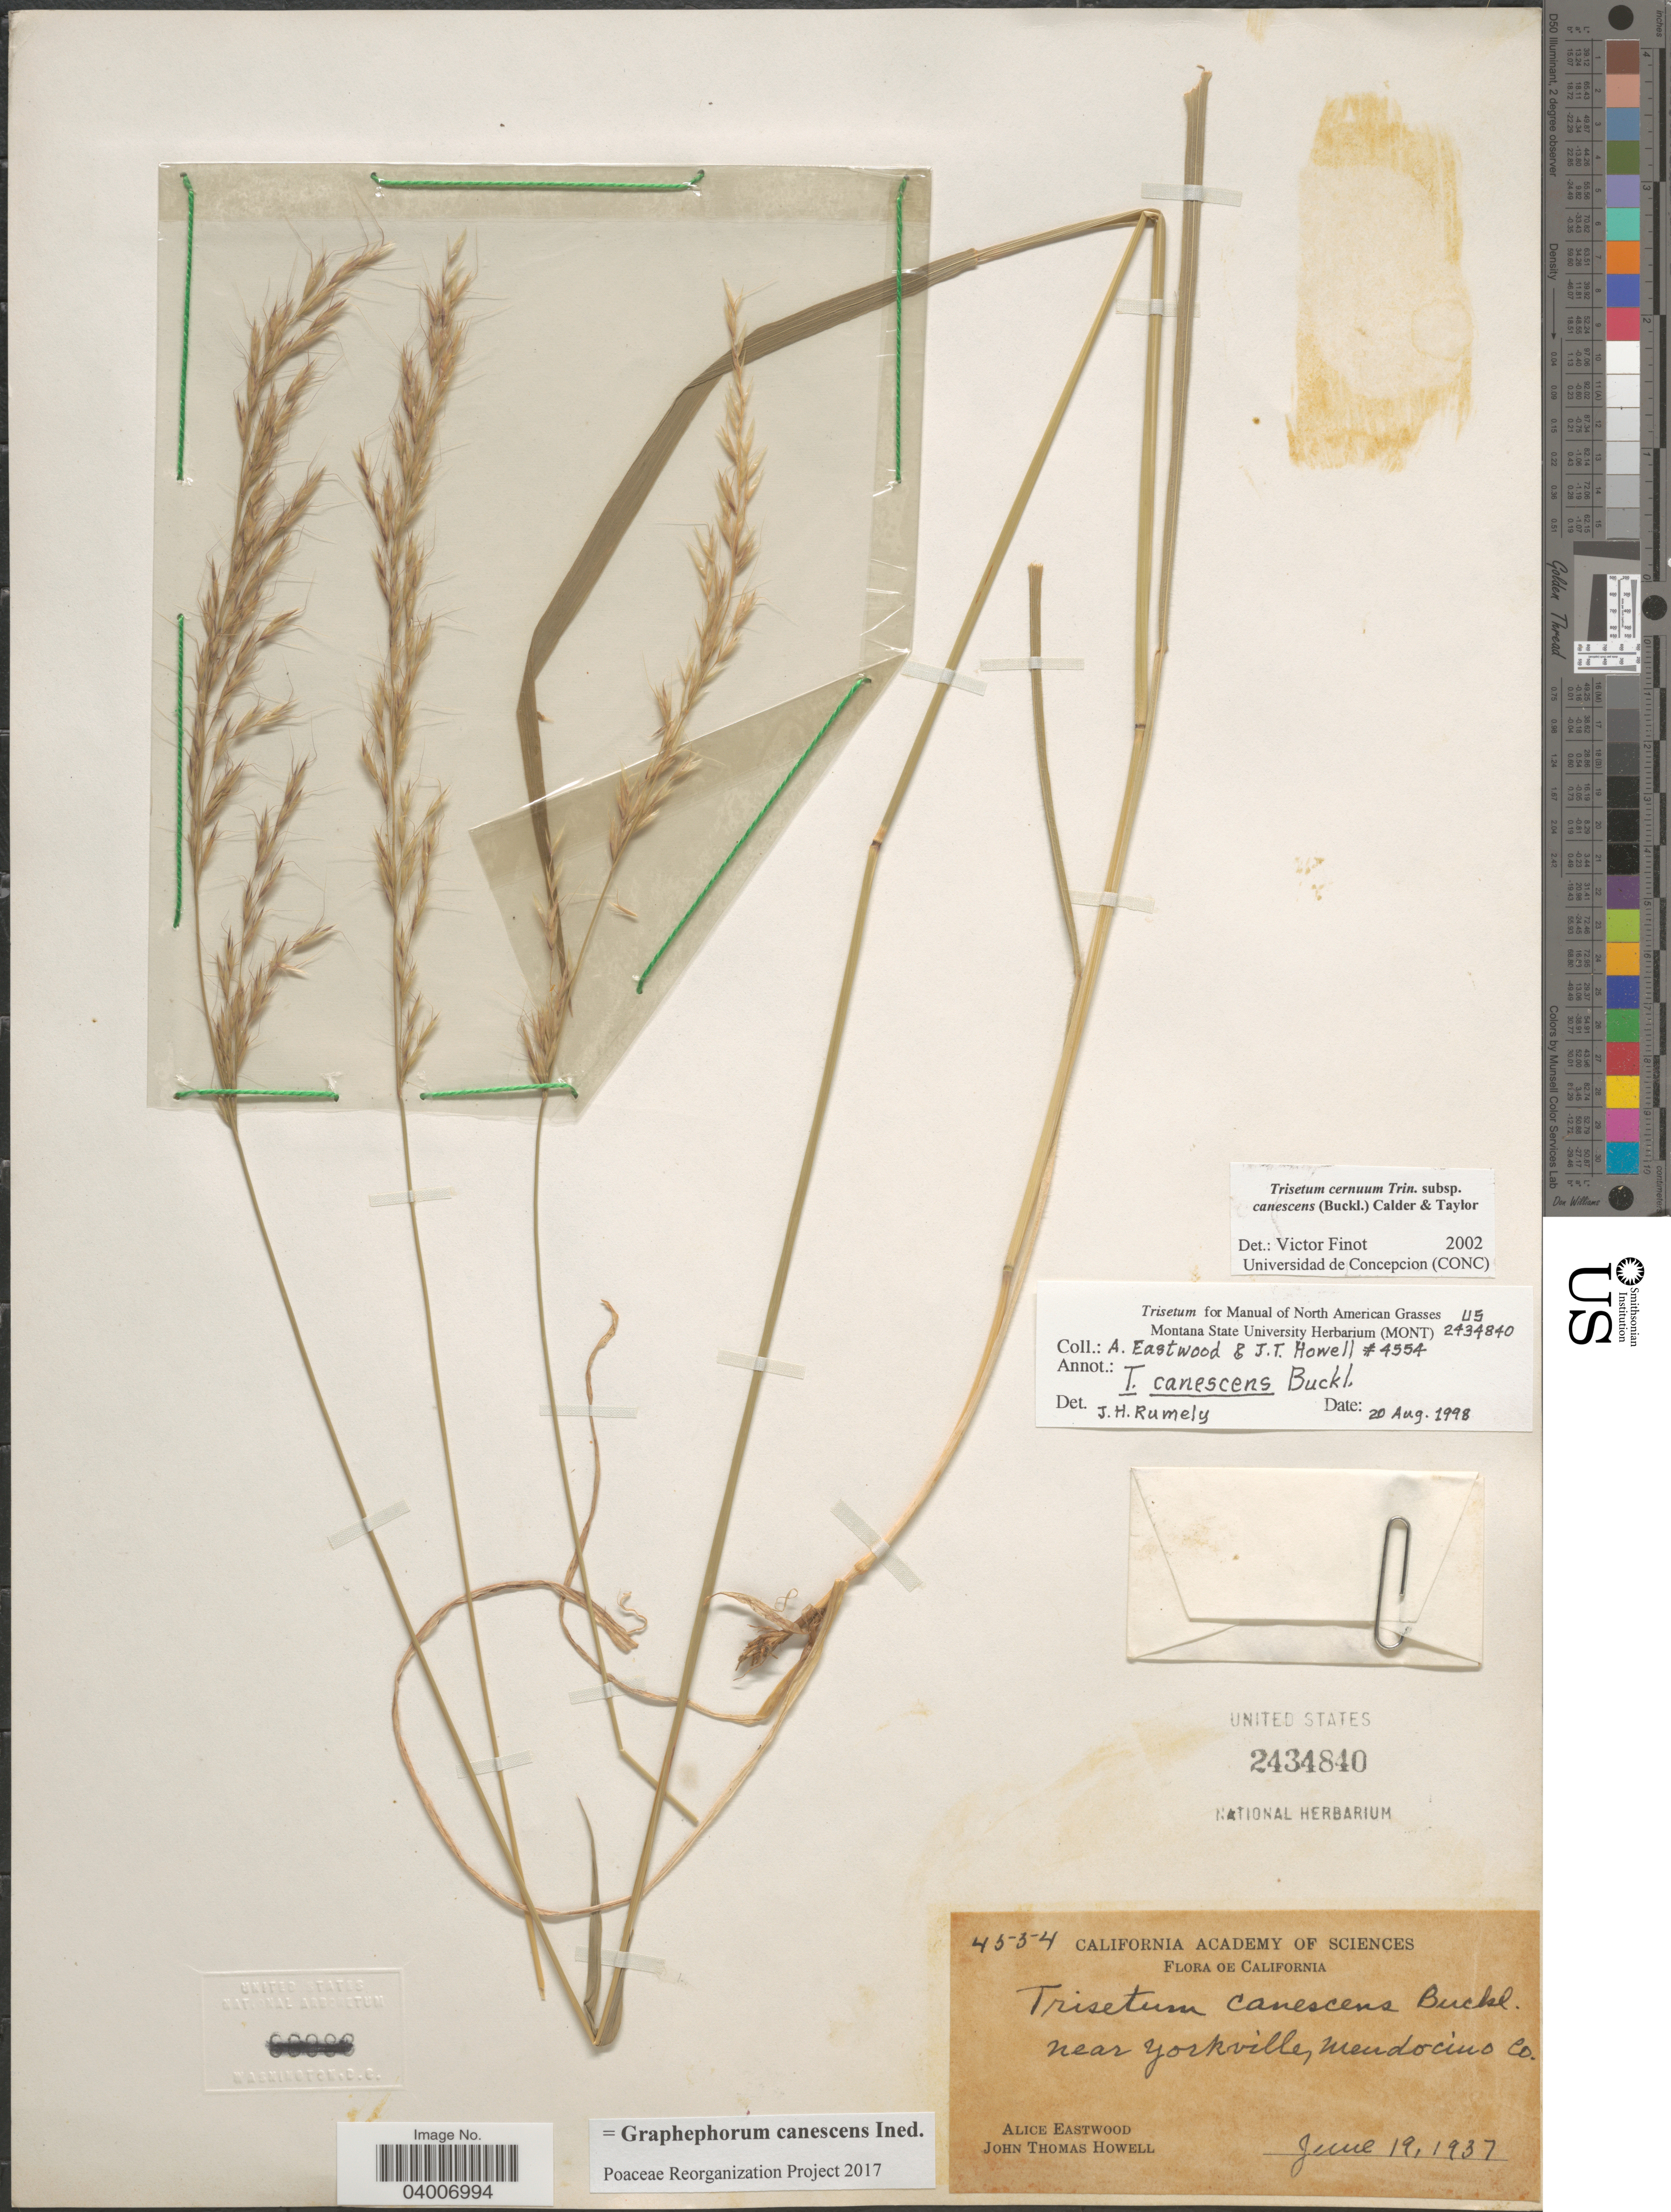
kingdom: Plantae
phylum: Tracheophyta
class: Liliopsida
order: Poales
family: Poaceae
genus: Graphephorum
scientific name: Graphephorum canescens ined.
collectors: A. Eastwood & J. T. Howell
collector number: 4554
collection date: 1937-06-19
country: United States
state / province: California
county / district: Mendocino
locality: Near Yorkville, Mendocino Co.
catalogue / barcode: US 2434840